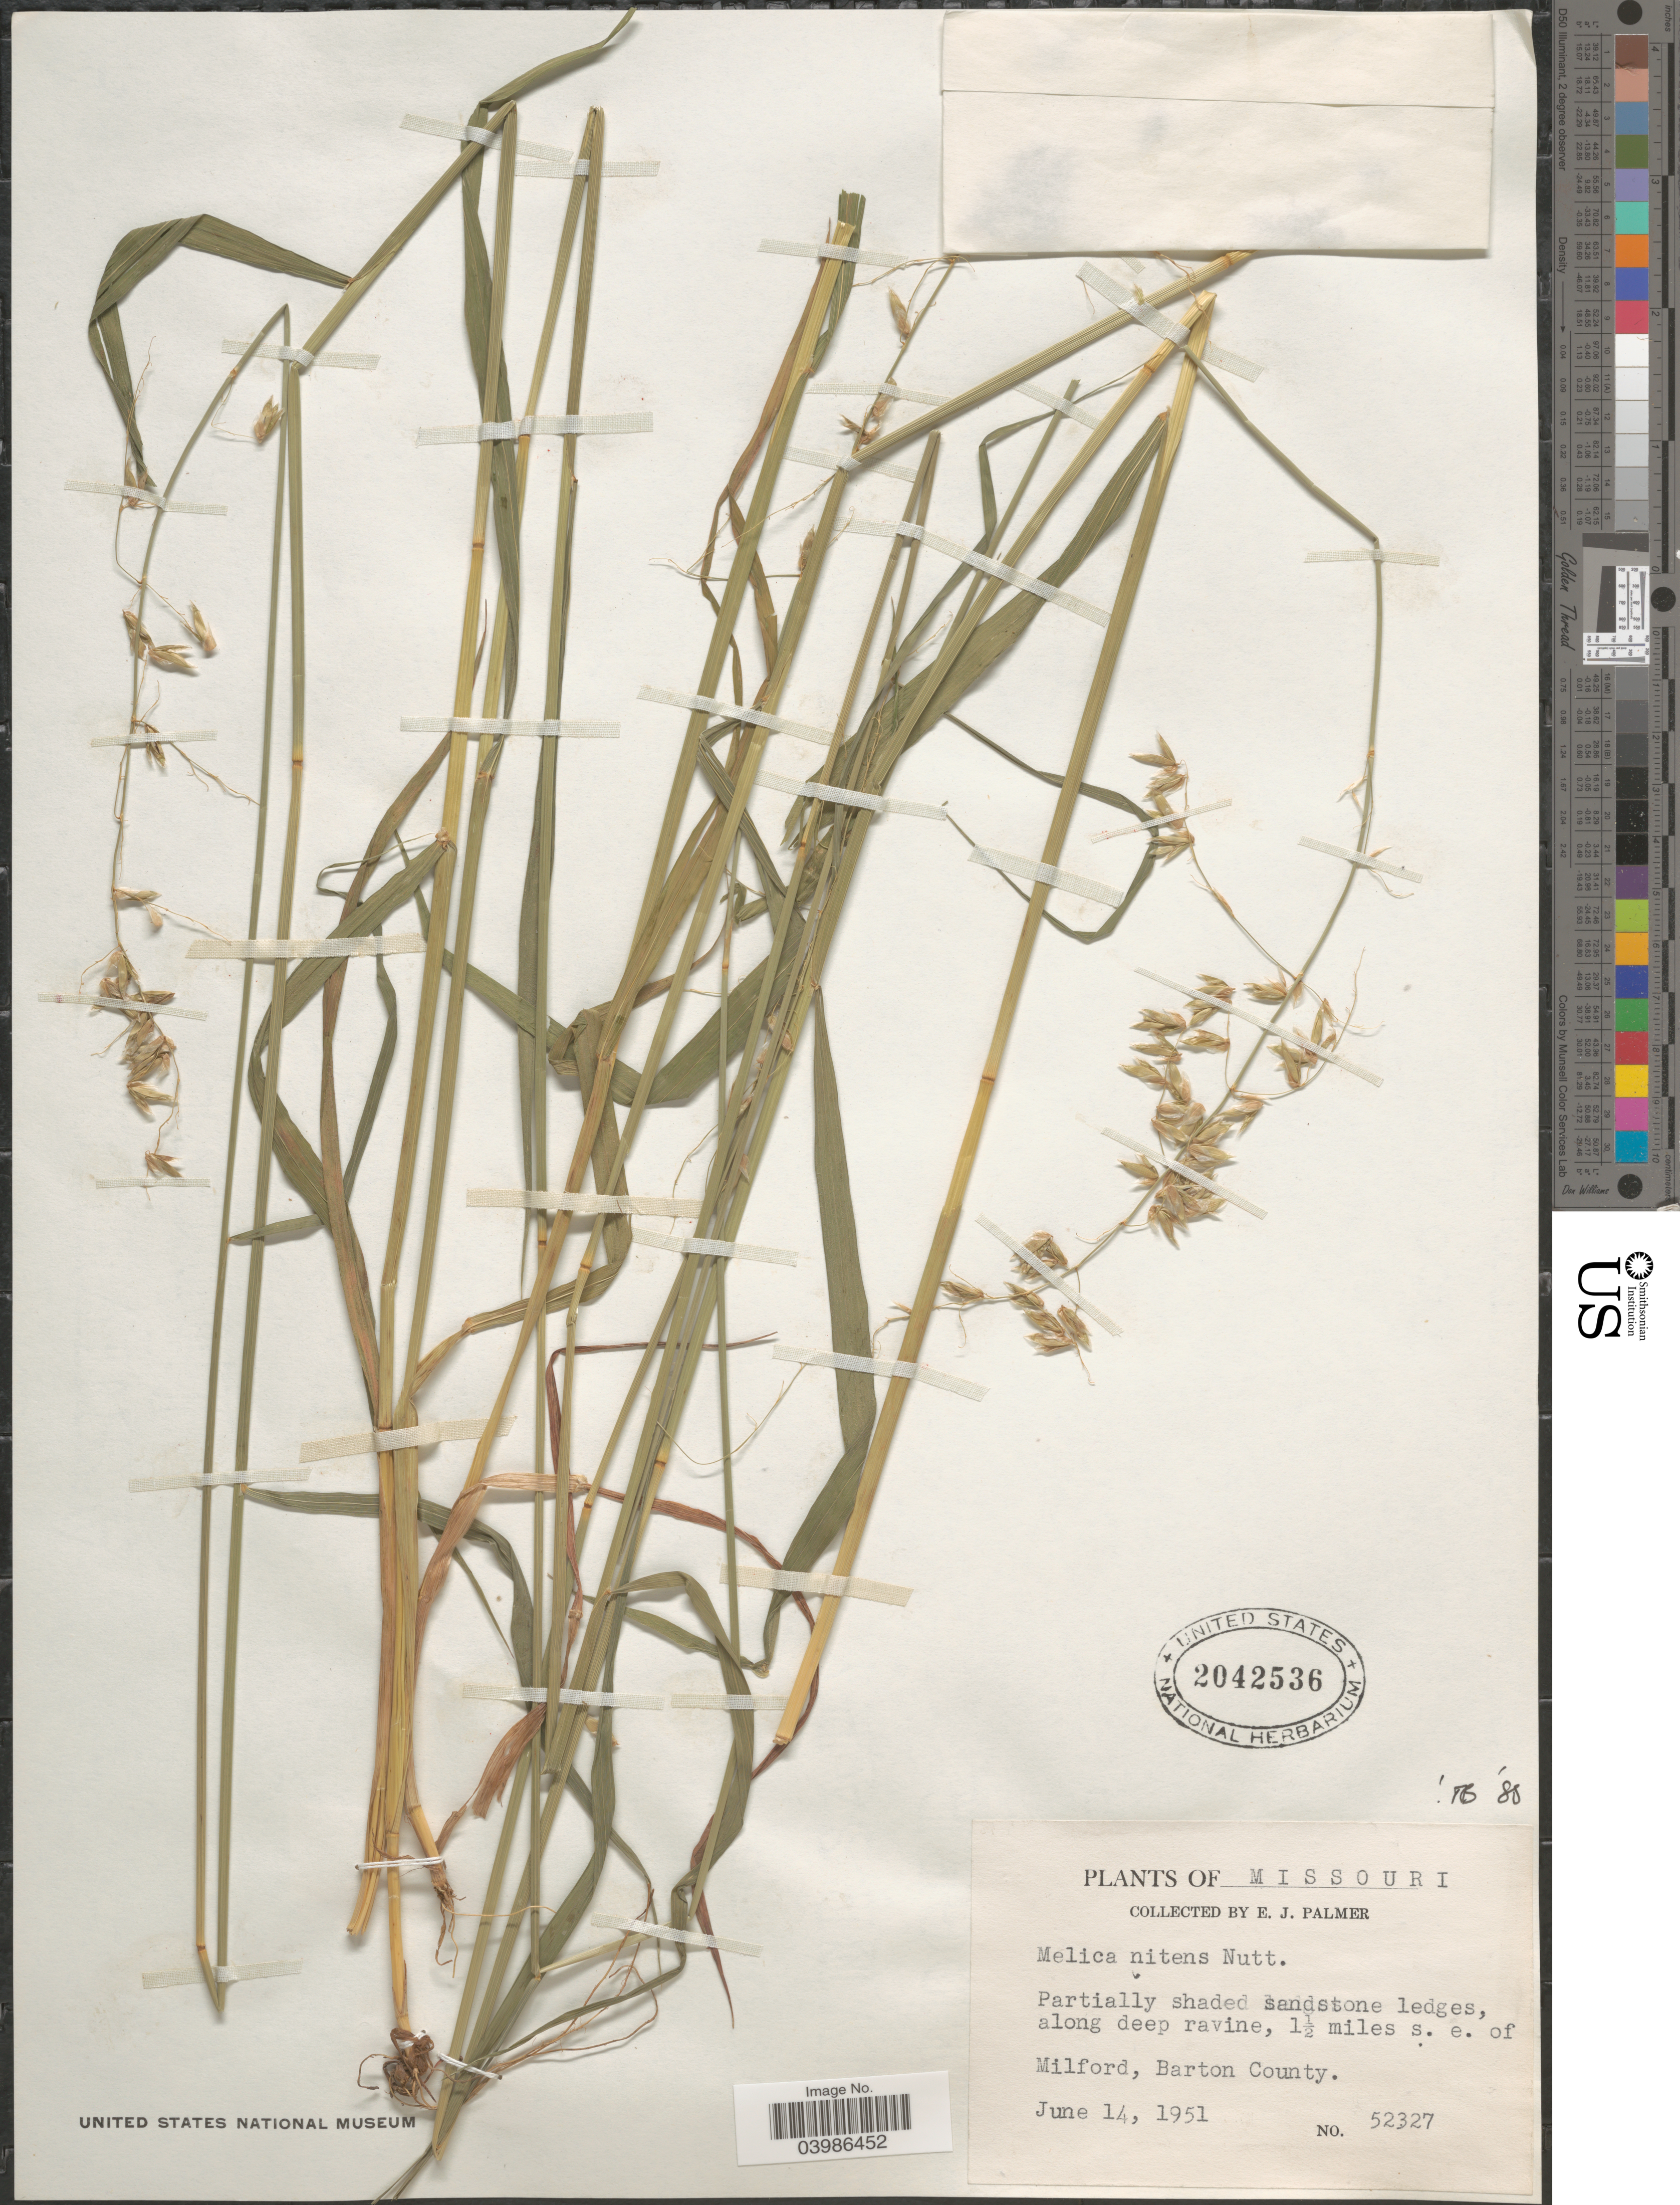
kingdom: Plantae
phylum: Tracheophyta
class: Liliopsida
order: Poales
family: Poaceae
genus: Melica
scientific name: Melica nitens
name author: (Scribn.) Nutt. ex Piper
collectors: E. J. Palmer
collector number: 52327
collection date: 1951-06-14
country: United States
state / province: Missouri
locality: Partially shaded sandstone ledges, along deep ravine, 1½ miles s.e. of Milford, Barton County.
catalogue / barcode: US 2042536